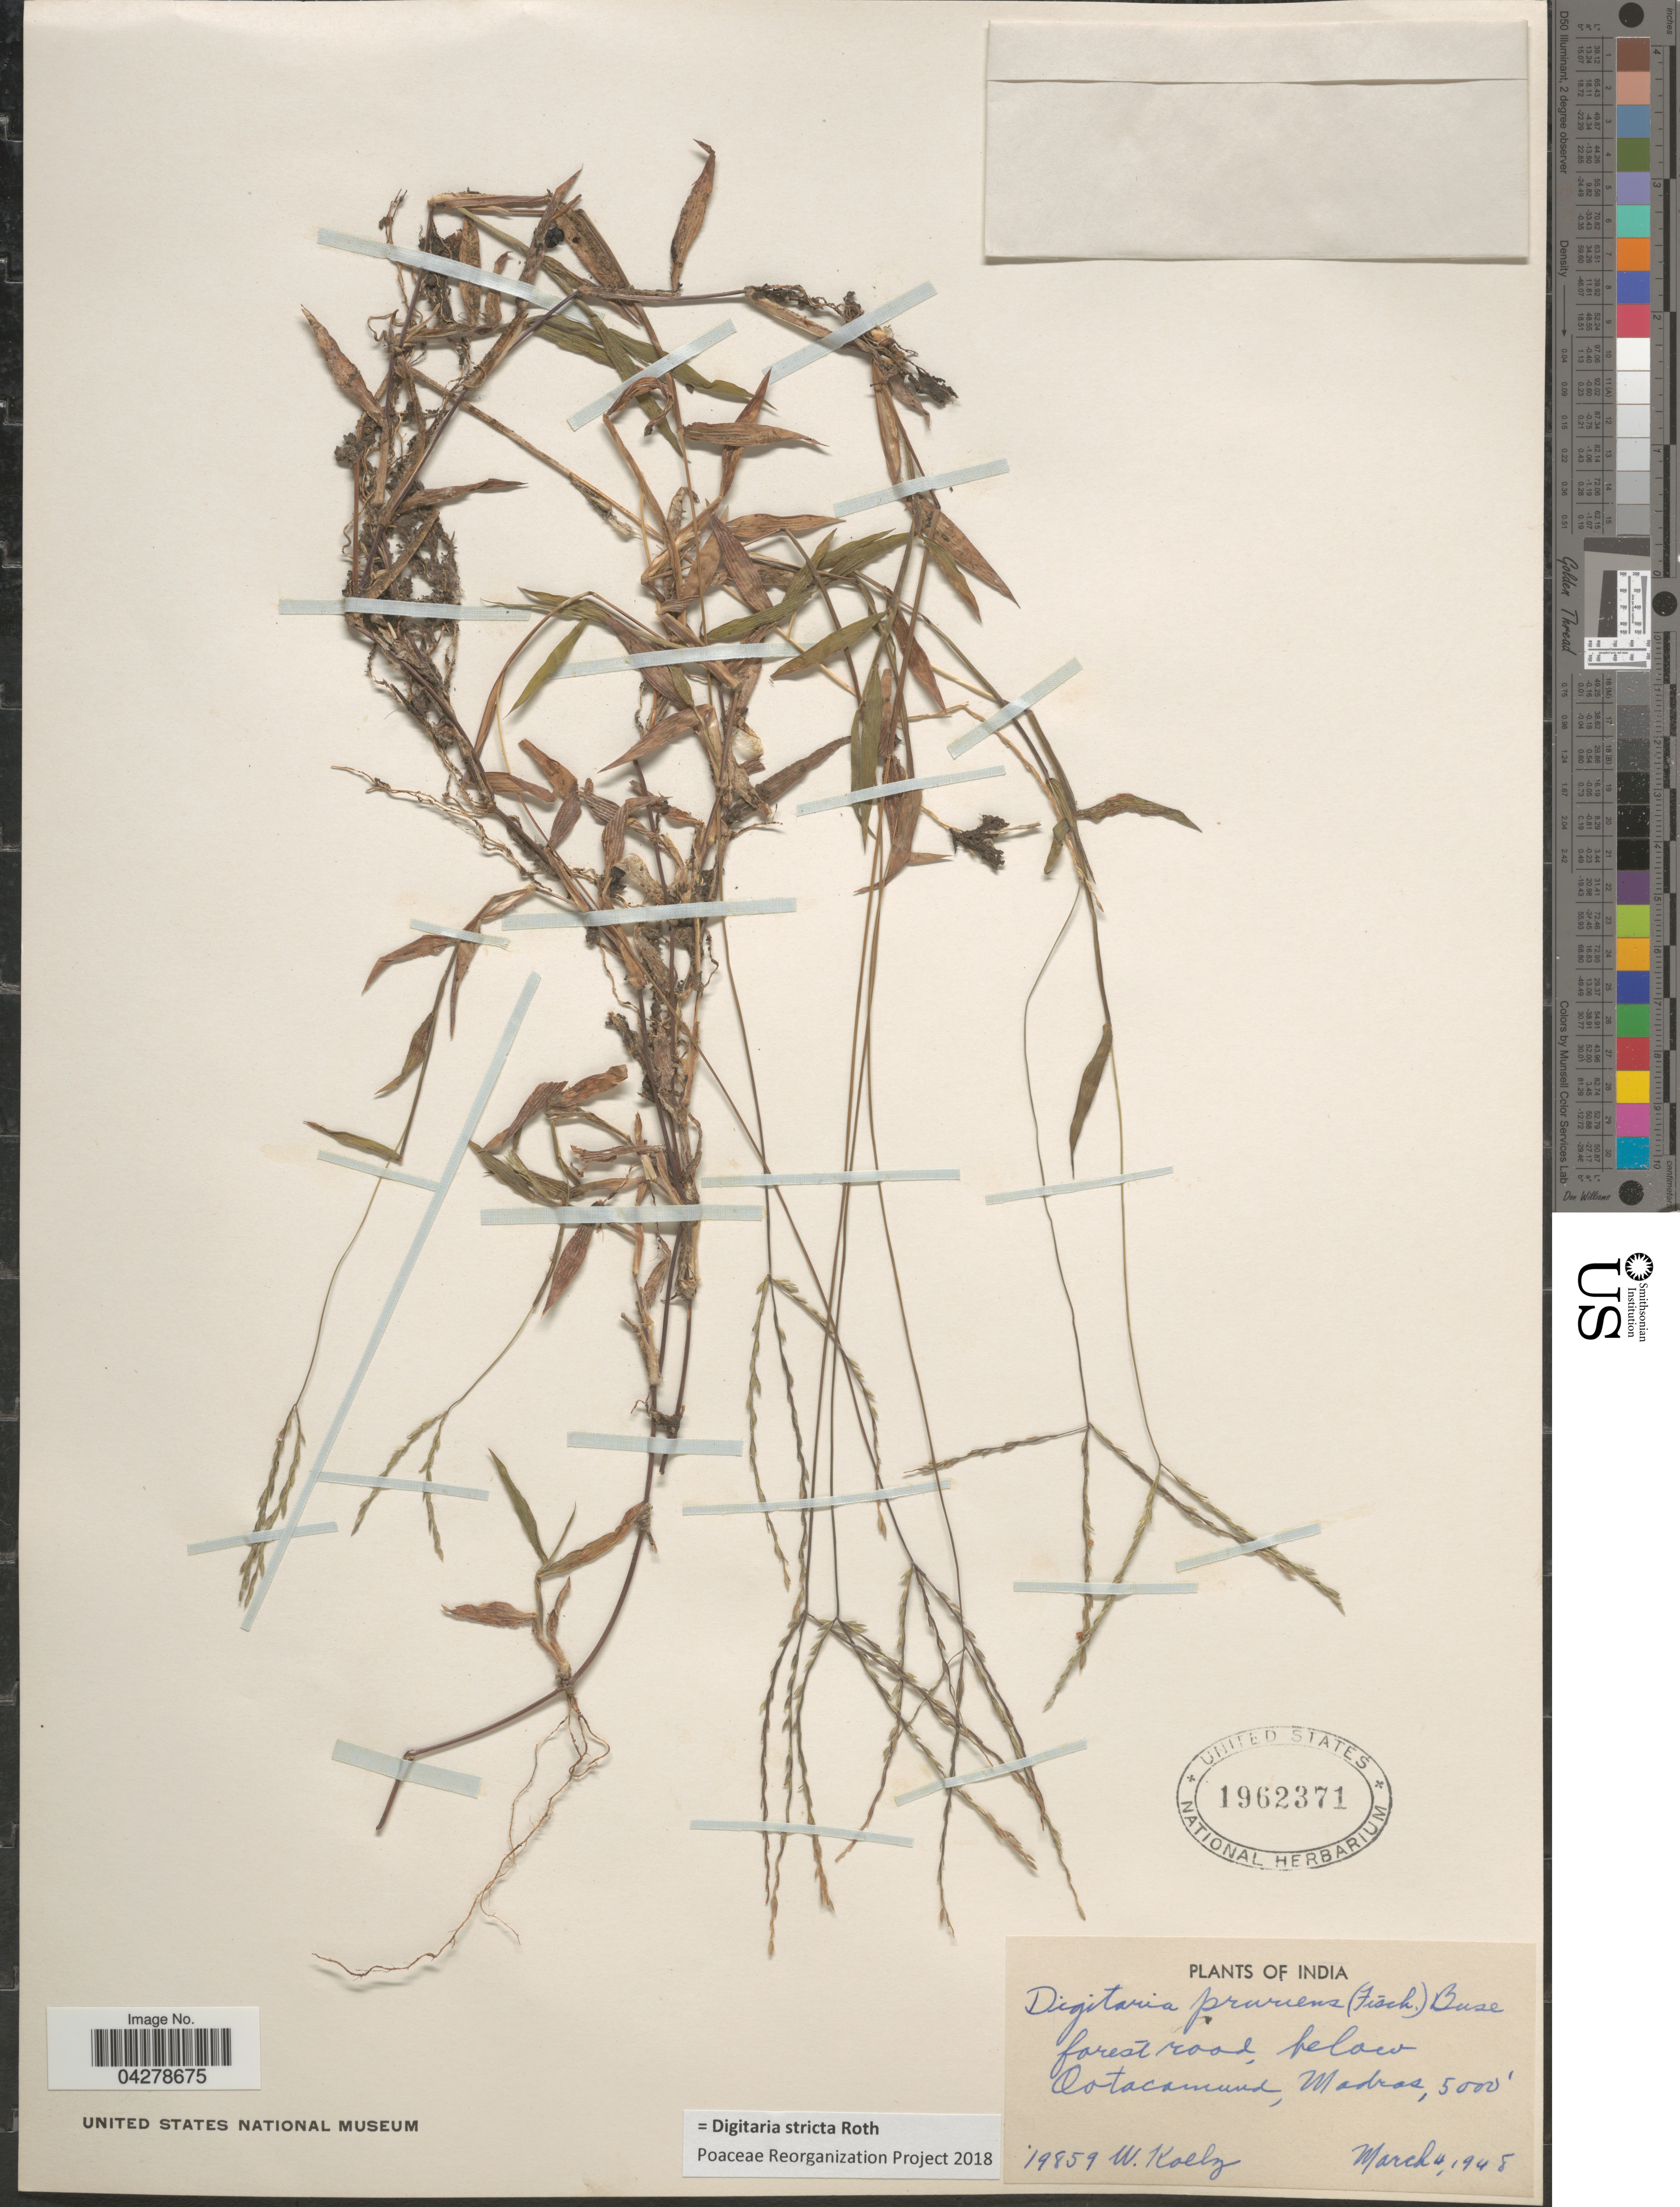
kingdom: Plantae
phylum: Tracheophyta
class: Liliopsida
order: Poales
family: Poaceae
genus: Digitaria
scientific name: Digitaria stricta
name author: Roth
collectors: W. Koelz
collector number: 19859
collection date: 1948-03-04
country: India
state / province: Tamil Nadu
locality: Forest road, below Ootacamund, Madras.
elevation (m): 1524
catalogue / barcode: US 1962371